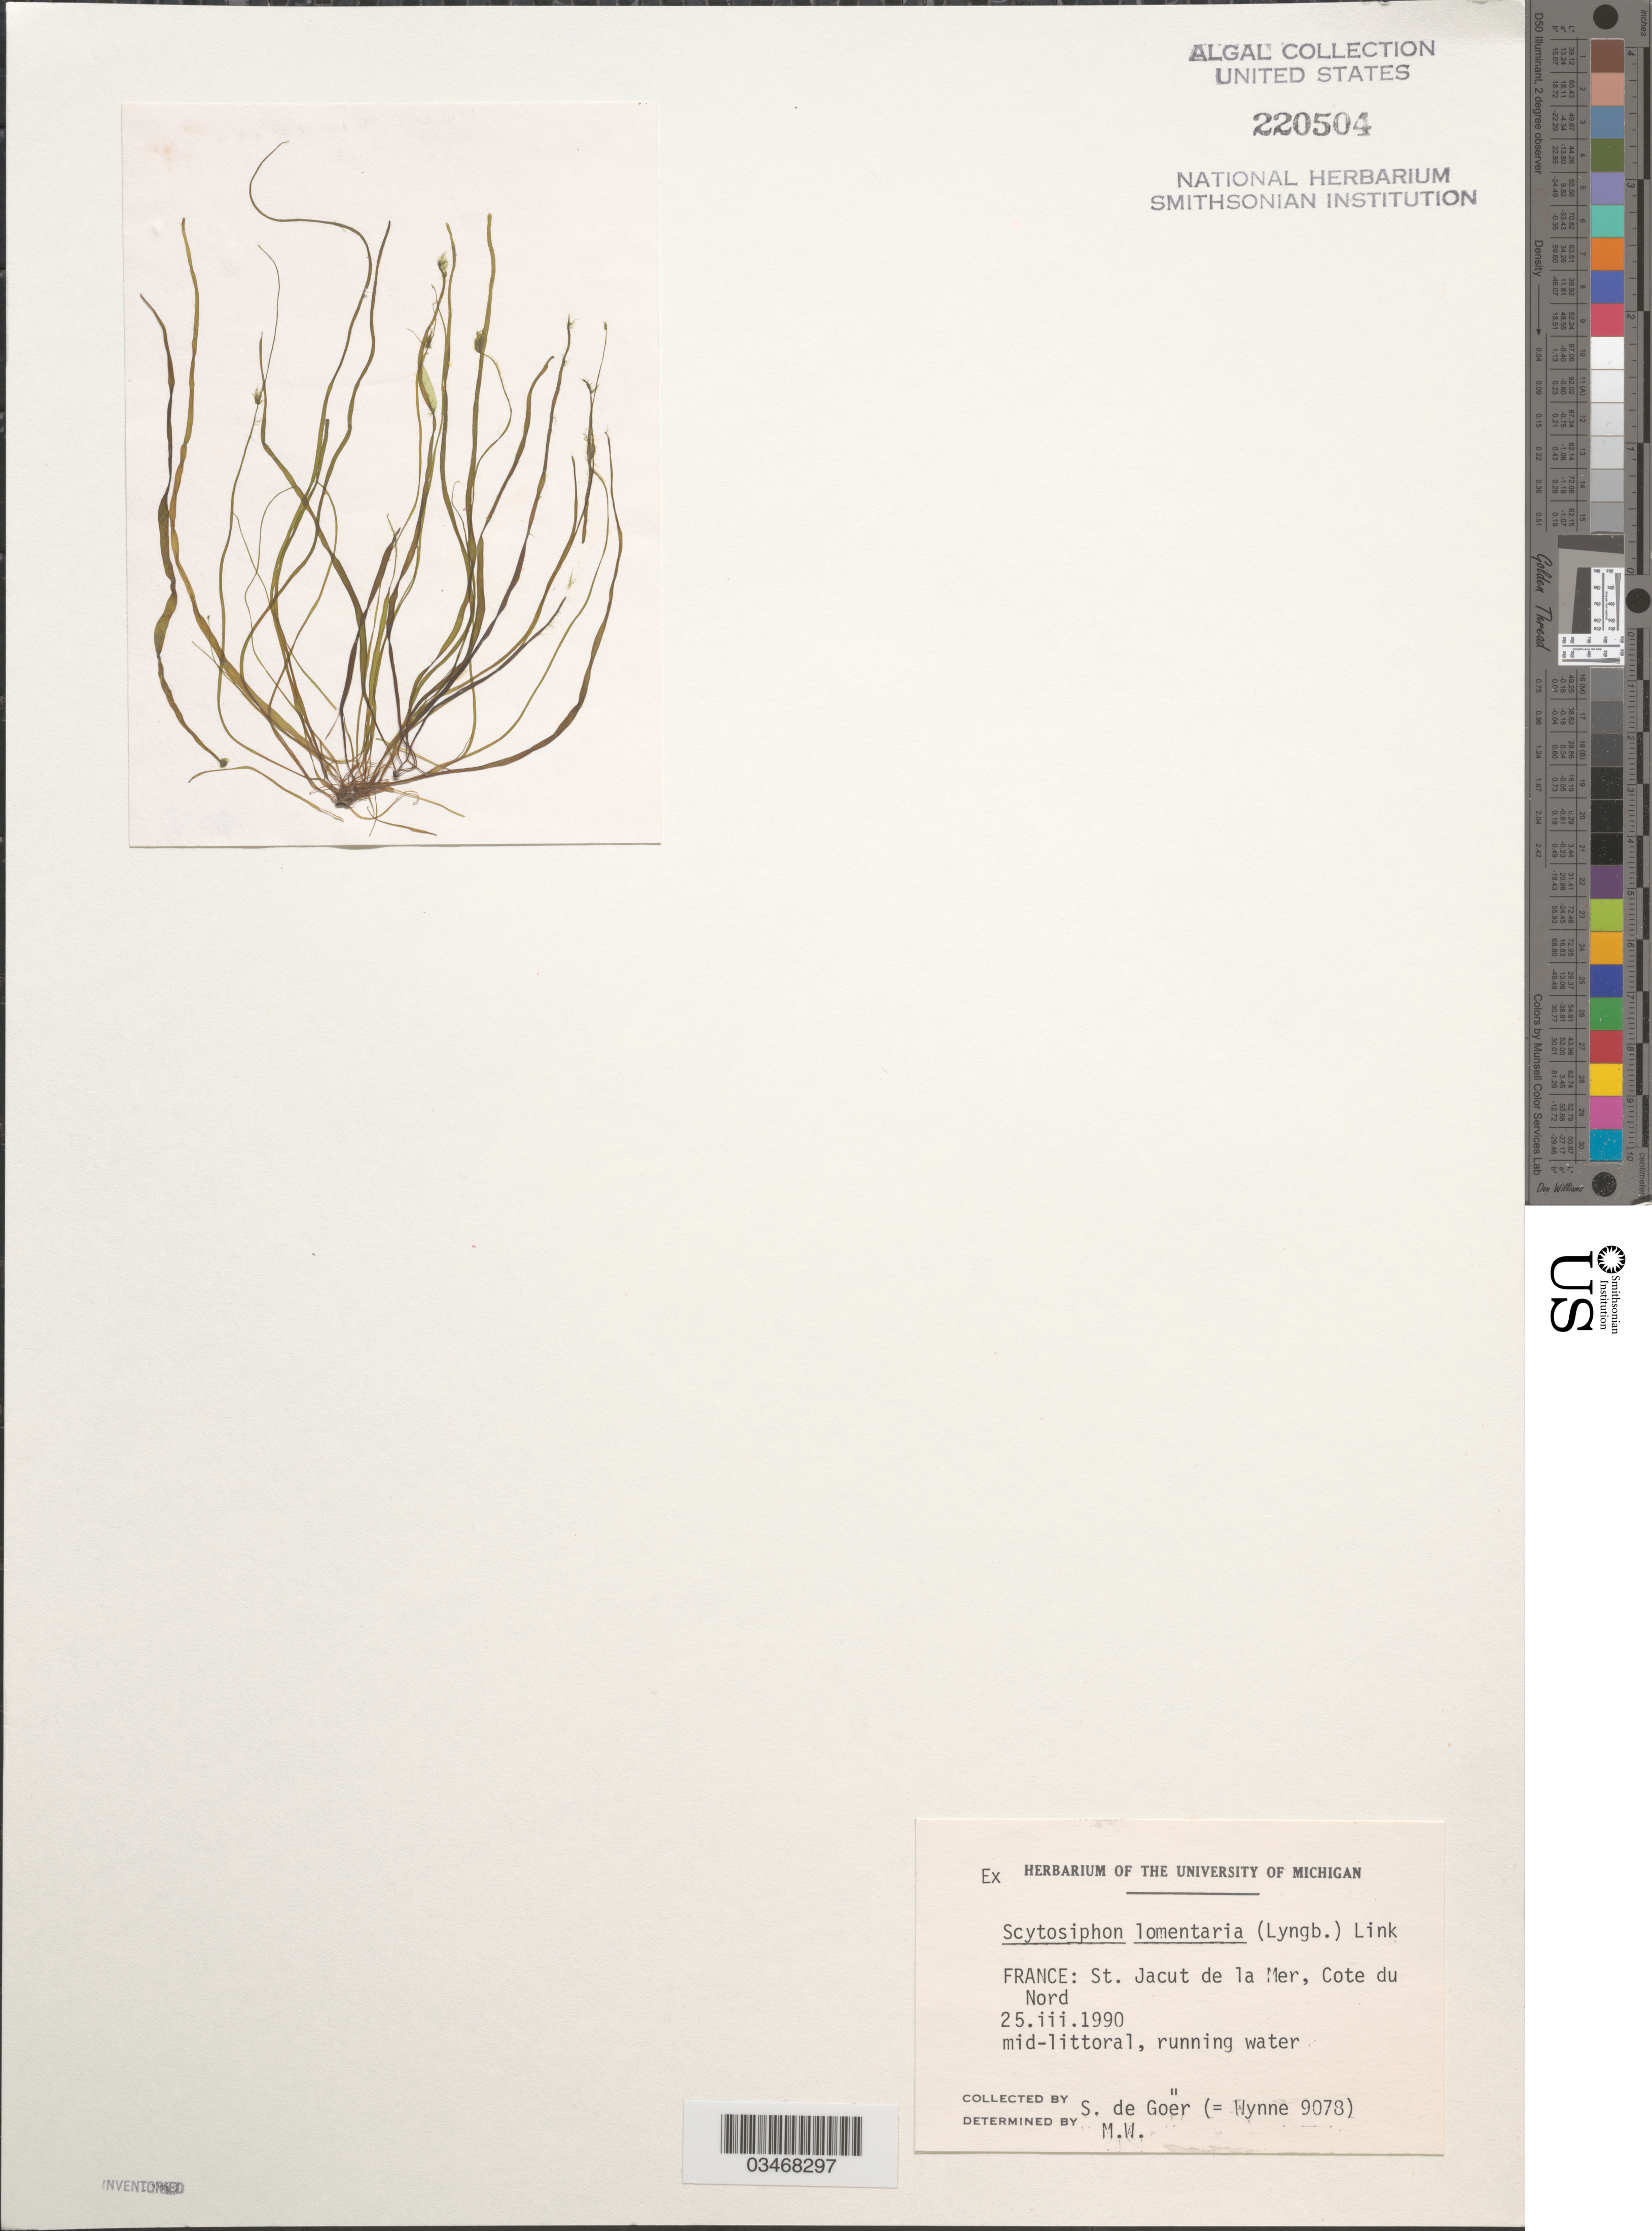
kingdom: Chromista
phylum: Ochrophyta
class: Phaeophyceae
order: Scytosiphonales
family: Scytosiphonaceae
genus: Scytosiphon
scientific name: Scytosiphon lomentaria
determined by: Wynne, M. J.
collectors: M.J. Wynne & S. de Goer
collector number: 9078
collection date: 1990-03-25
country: France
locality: St. Jacut de la Mer, Cote du Nord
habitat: Mid-littoral, running water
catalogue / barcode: US 220504